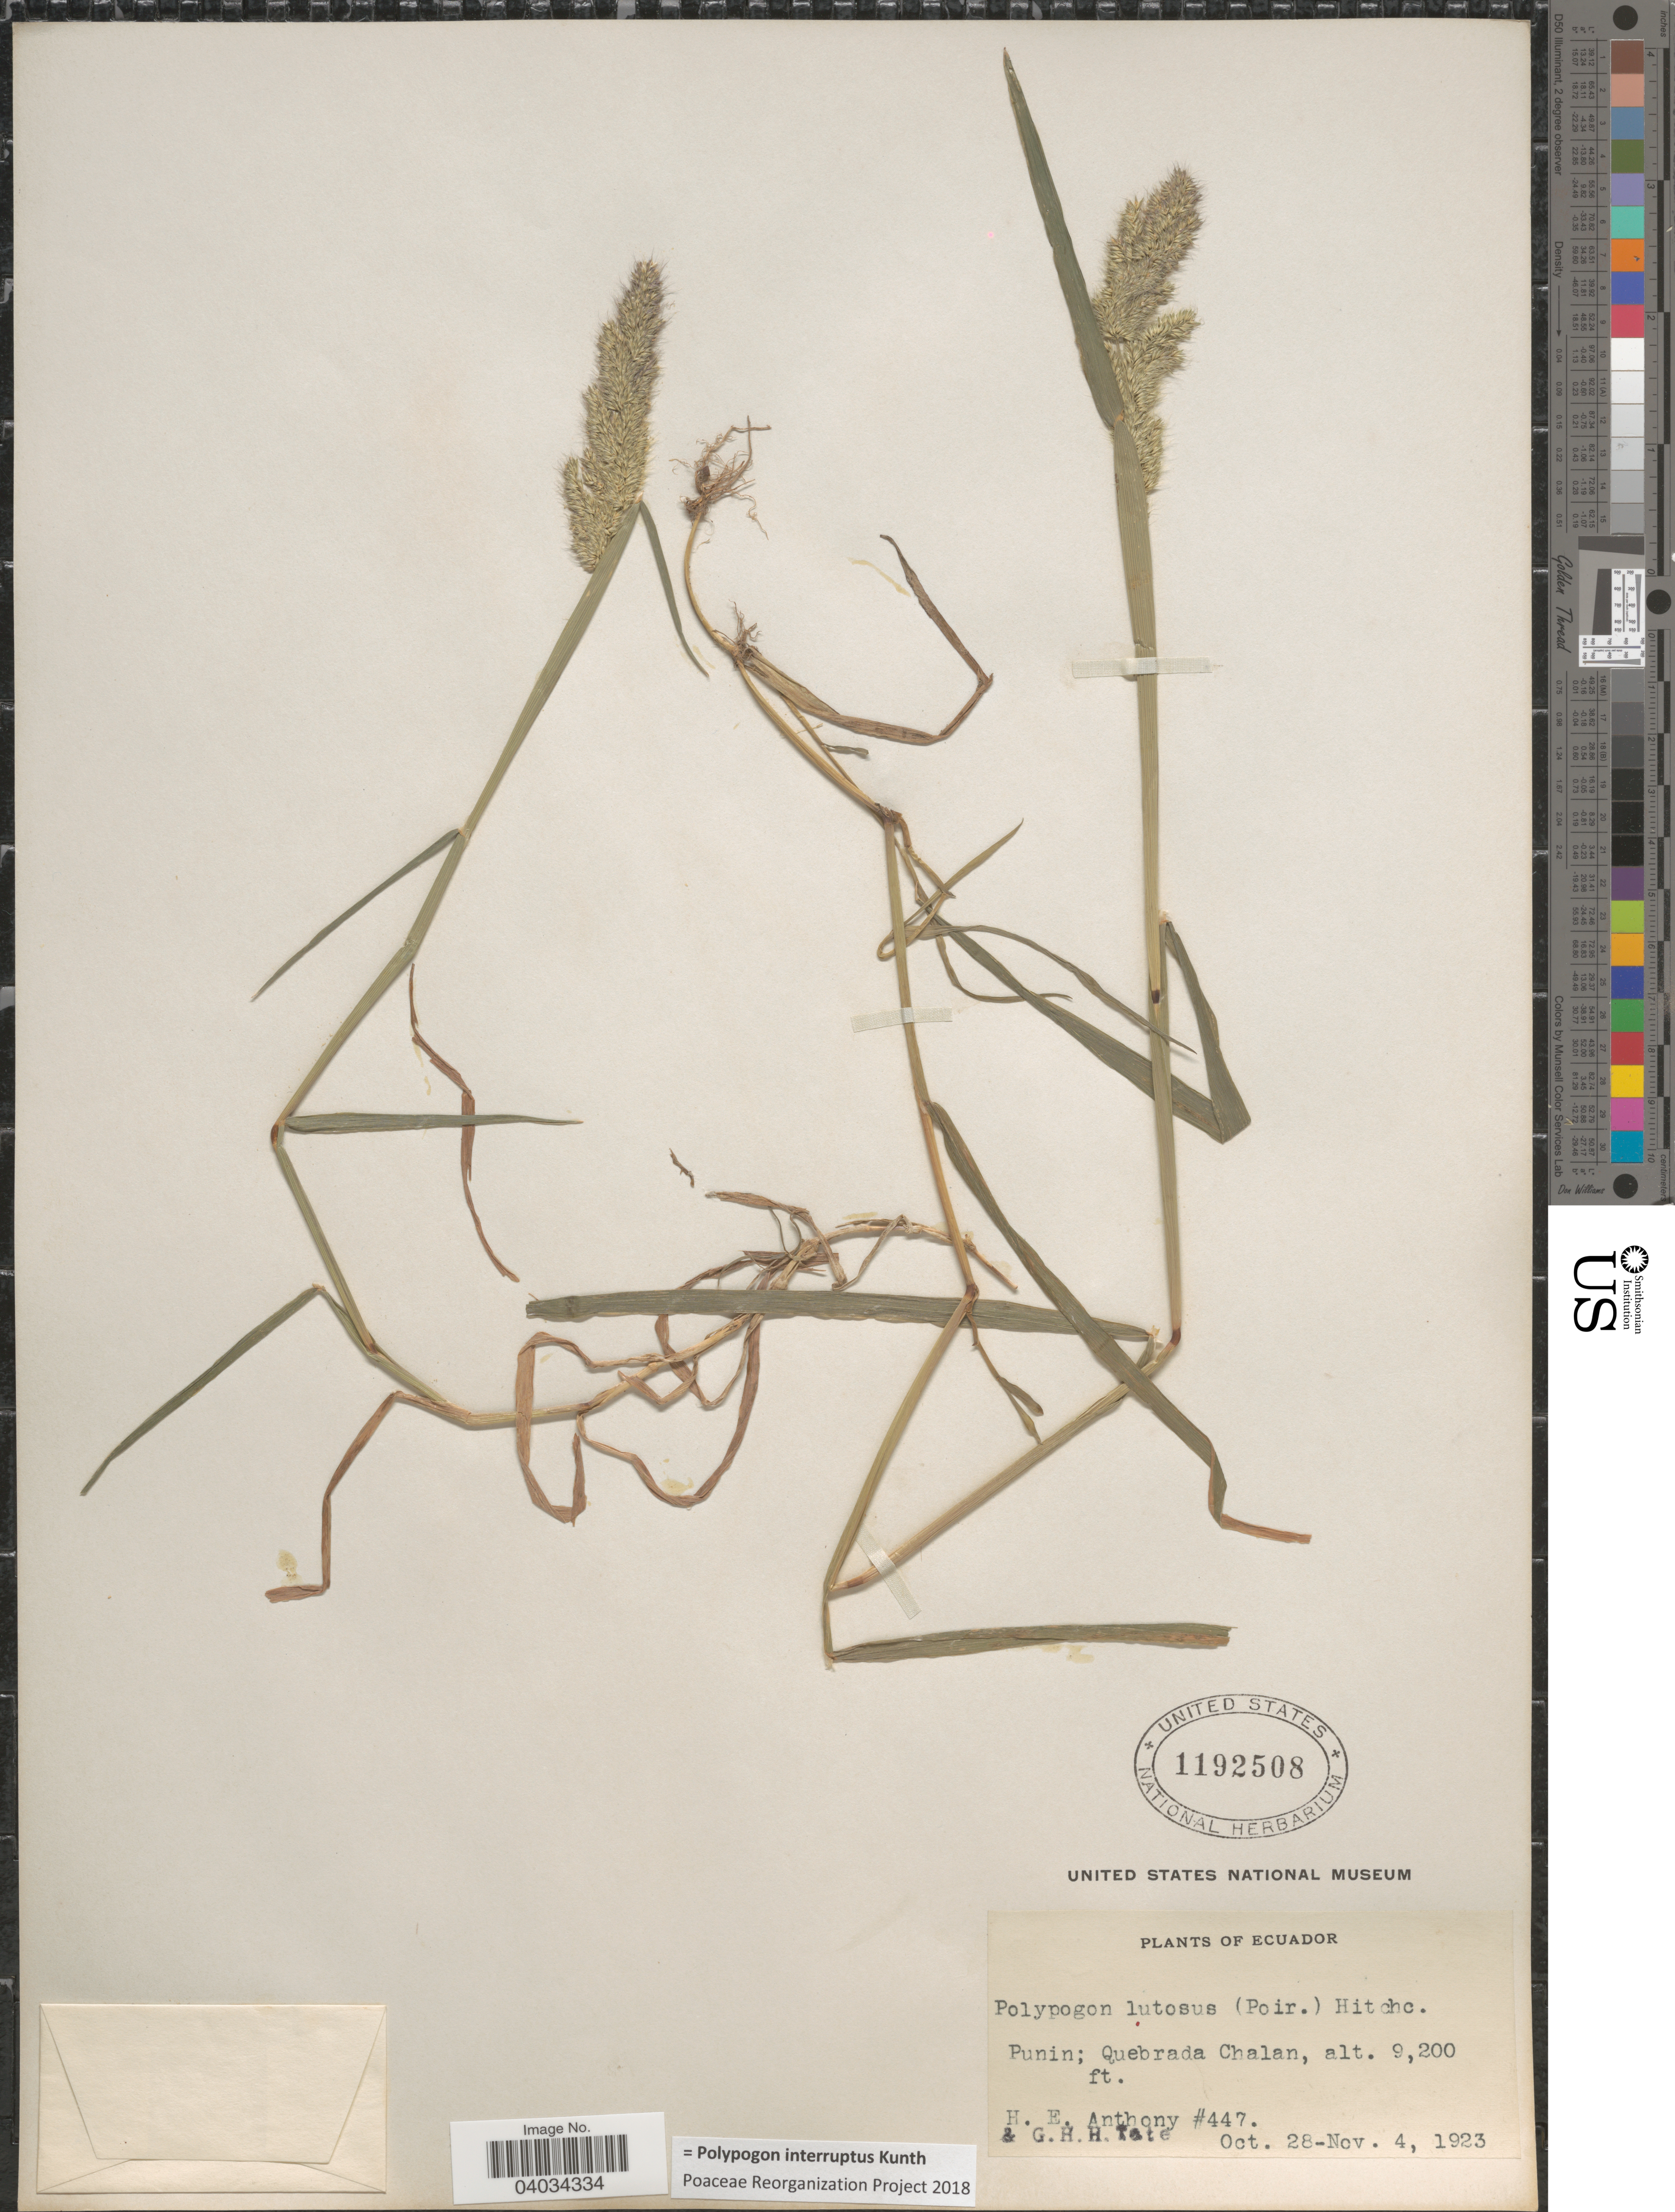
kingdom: Plantae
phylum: Tracheophyta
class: Liliopsida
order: Poales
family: Poaceae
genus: Polypogon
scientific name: Polypogon interruptus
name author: Kunth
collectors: H. E. Anthony & G. H. H.Tate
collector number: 447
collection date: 1923-10-28/1923-11-04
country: Ecuador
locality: Punin; Quebrada Chalan.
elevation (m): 2804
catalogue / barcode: US 1192508